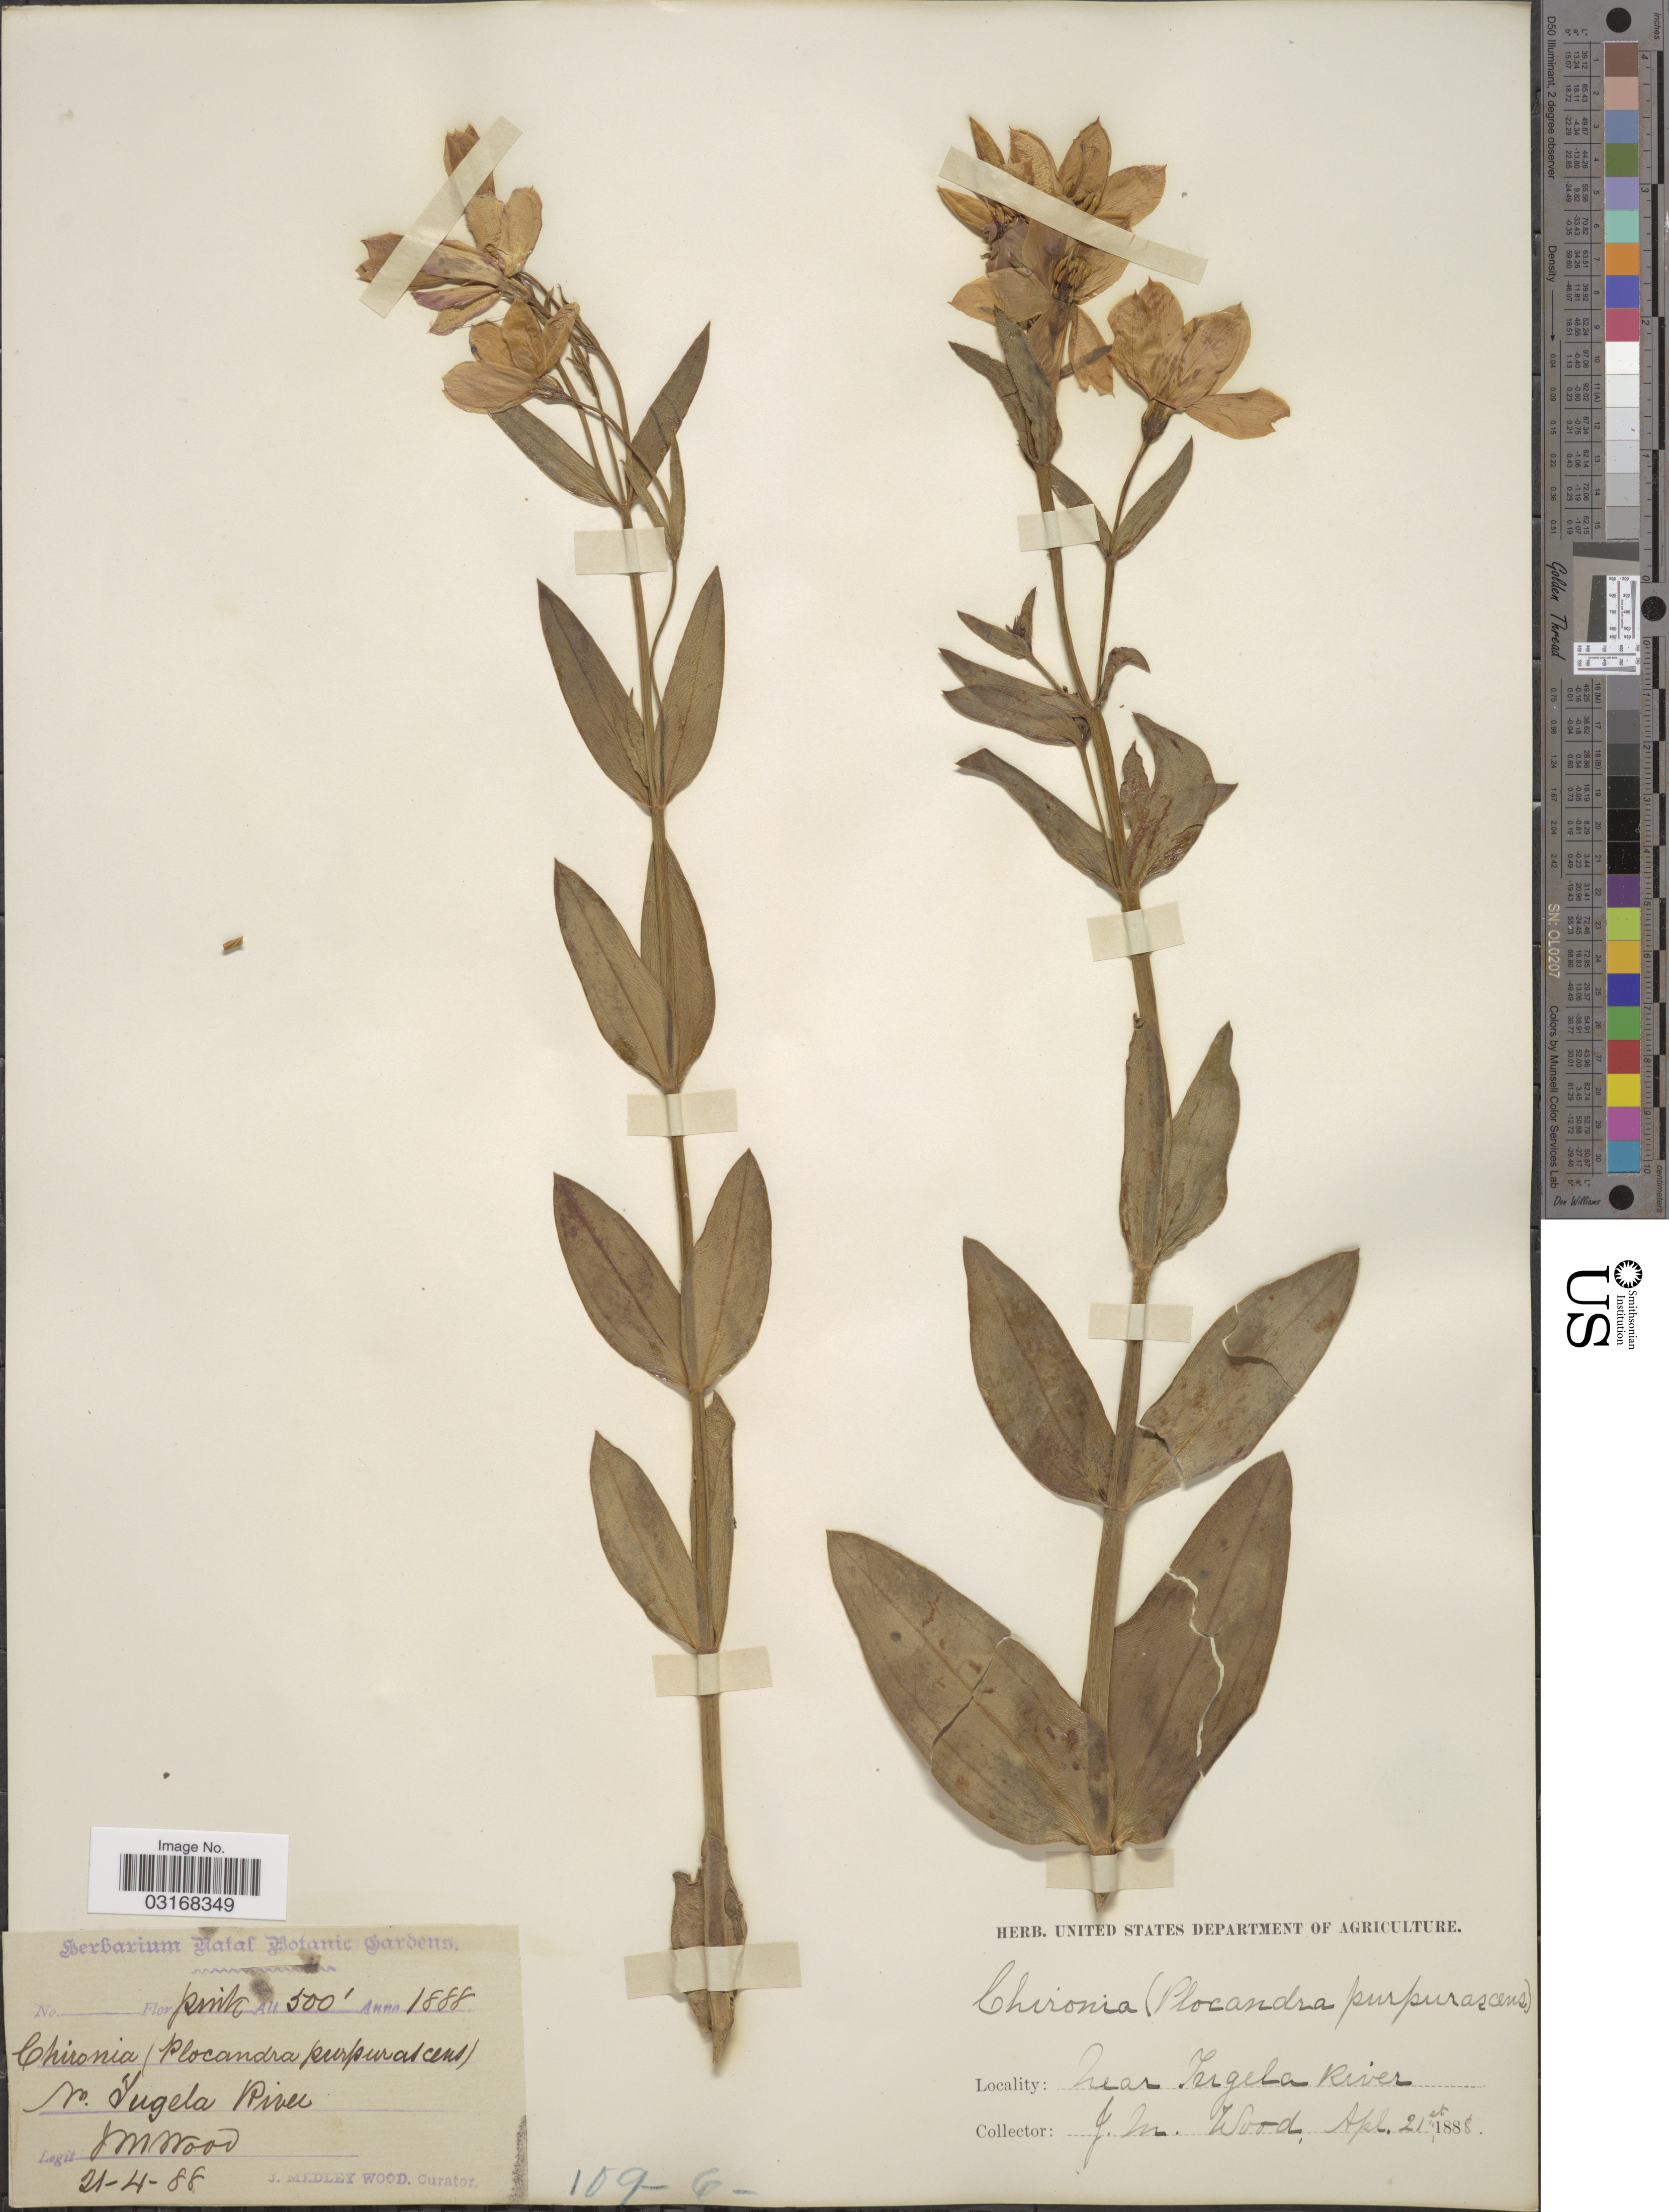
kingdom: Plantae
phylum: Tracheophyta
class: Magnoliopsida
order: Gentianales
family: Gentianaceae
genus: Chironia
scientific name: Chironia purpurascens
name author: Benth. & Hook. f.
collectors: J. M. Wood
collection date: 1888-04-21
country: South Africa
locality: Near Tugela River.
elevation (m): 152